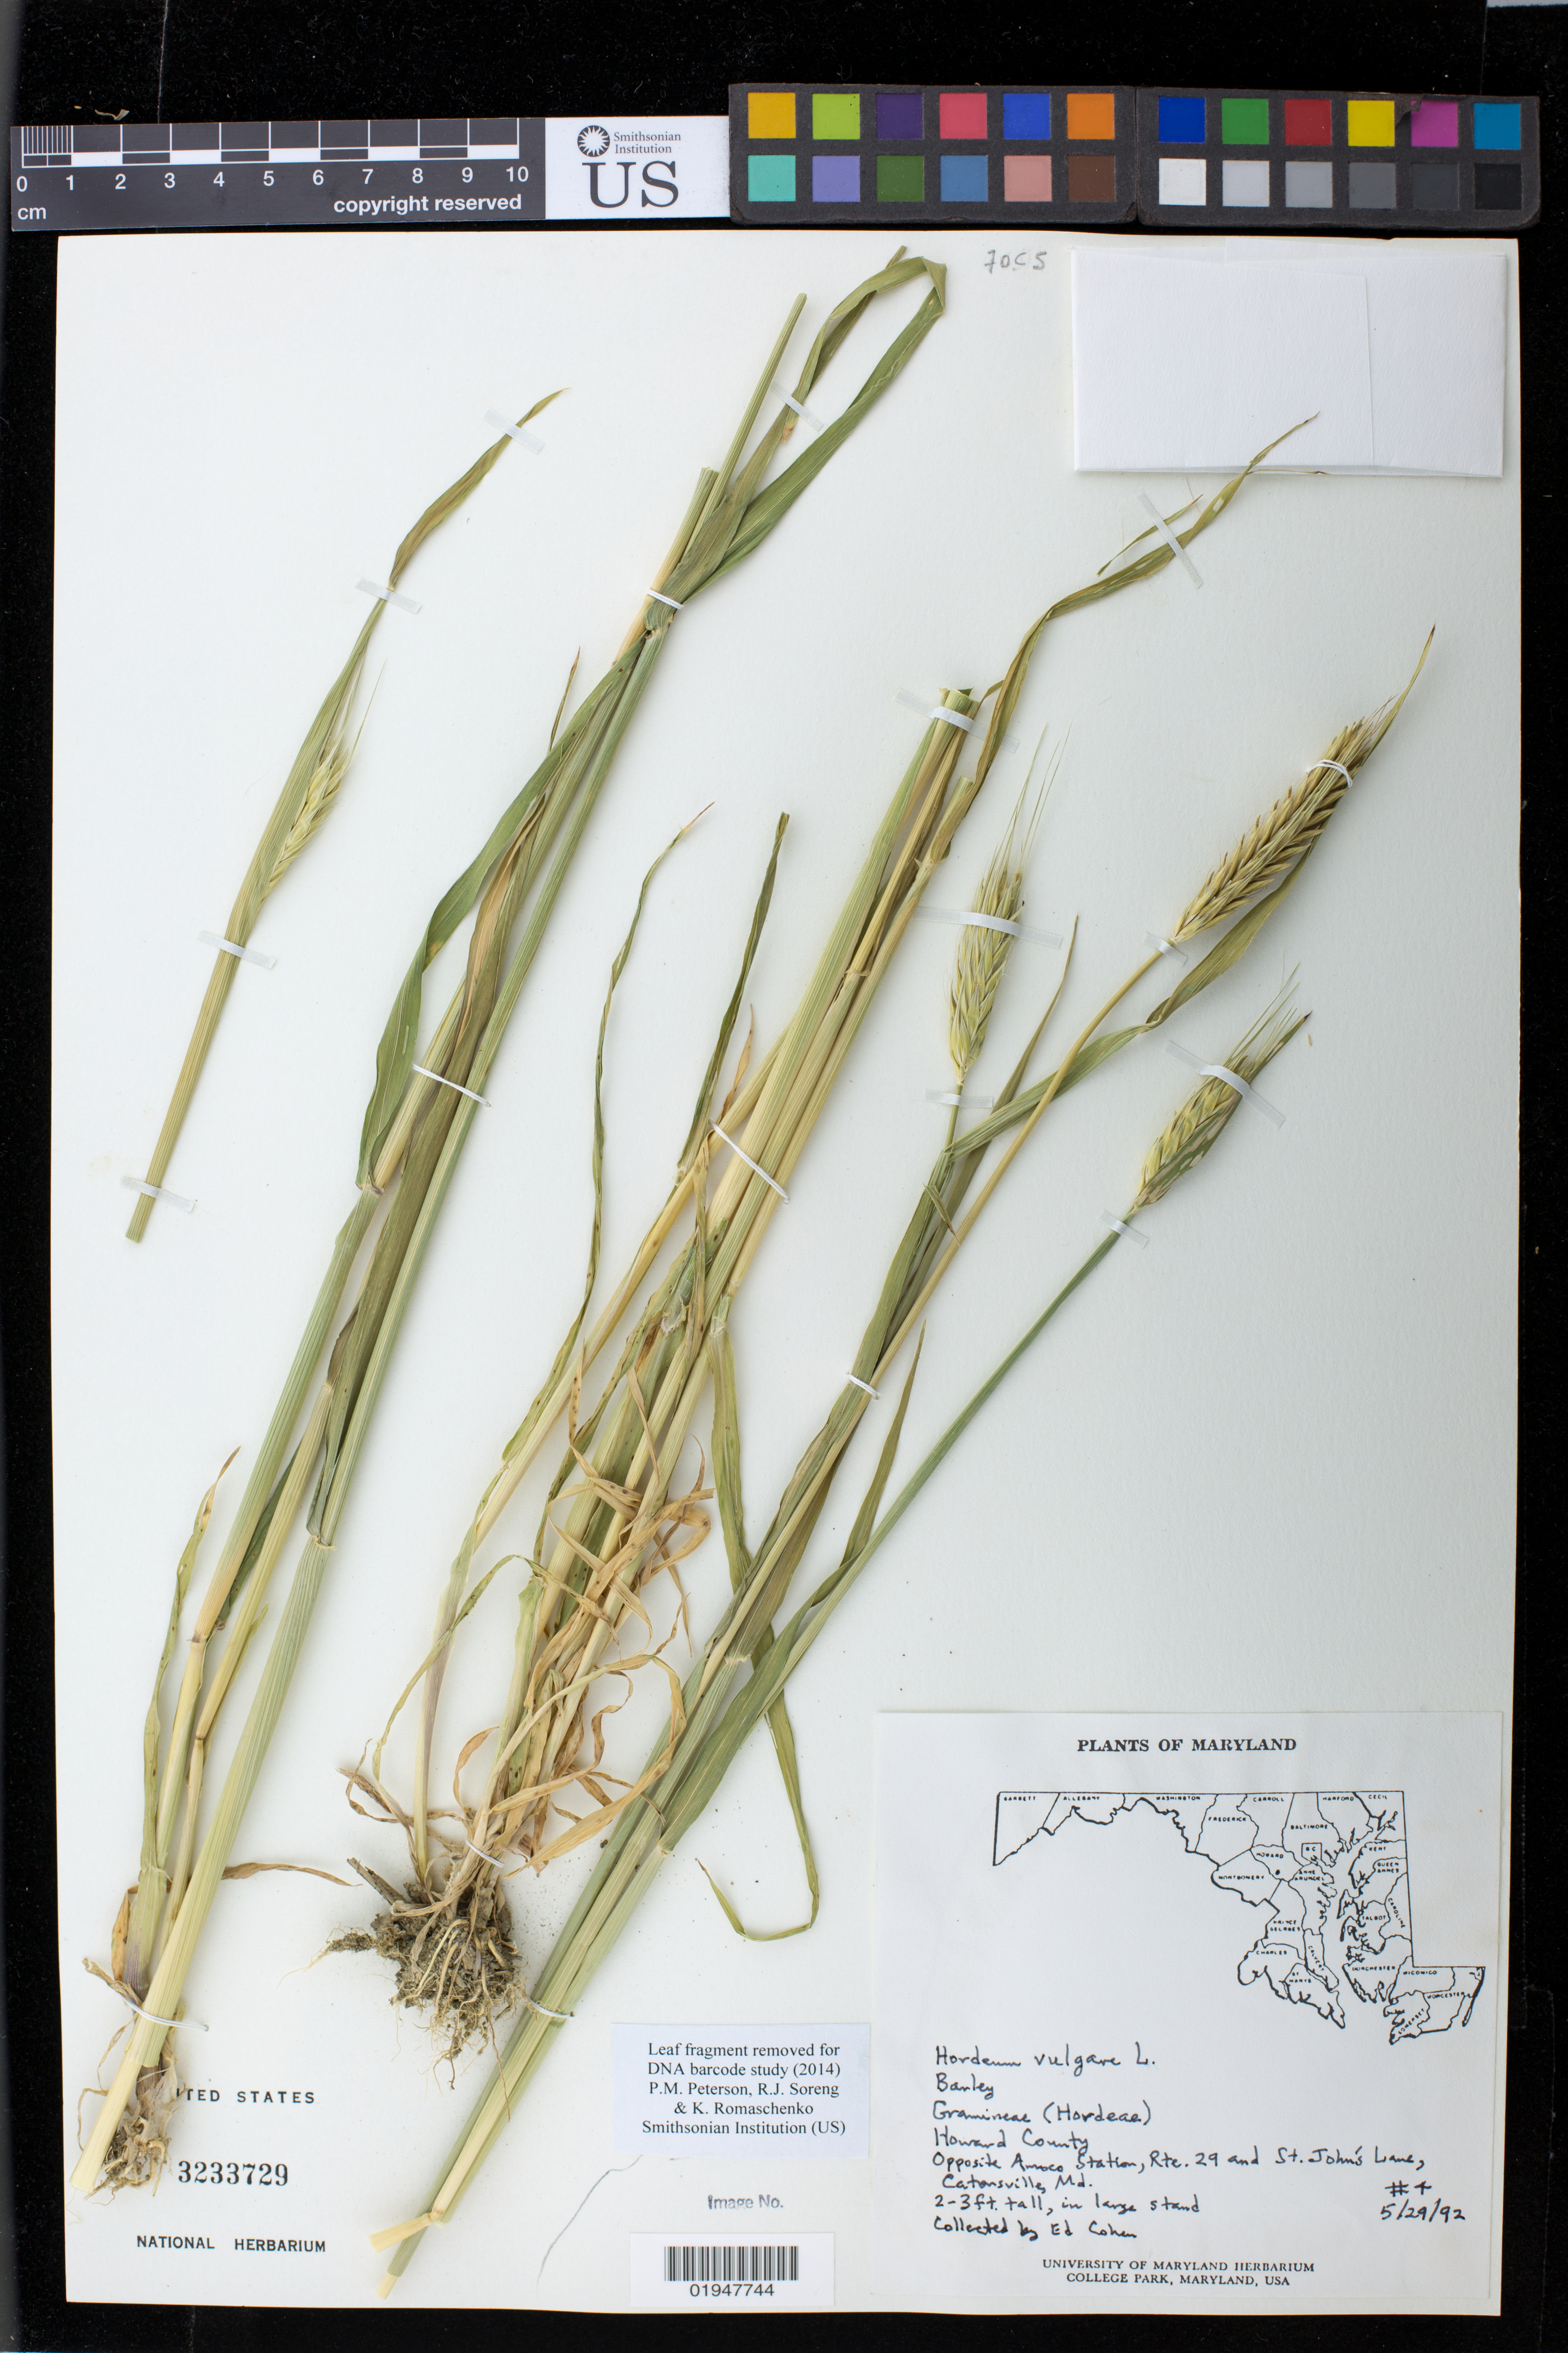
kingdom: Plantae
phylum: Tracheophyta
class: Liliopsida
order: Poales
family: Poaceae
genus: Hordeum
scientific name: Hordeum vulgare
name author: L.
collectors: E. Cohen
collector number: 4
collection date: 1992-05-29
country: United States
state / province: Maryland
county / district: Howard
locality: Opposite Amoco Station, Rte. 29 and St. John's Lane, Catonsville, Md.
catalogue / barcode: US 3233729